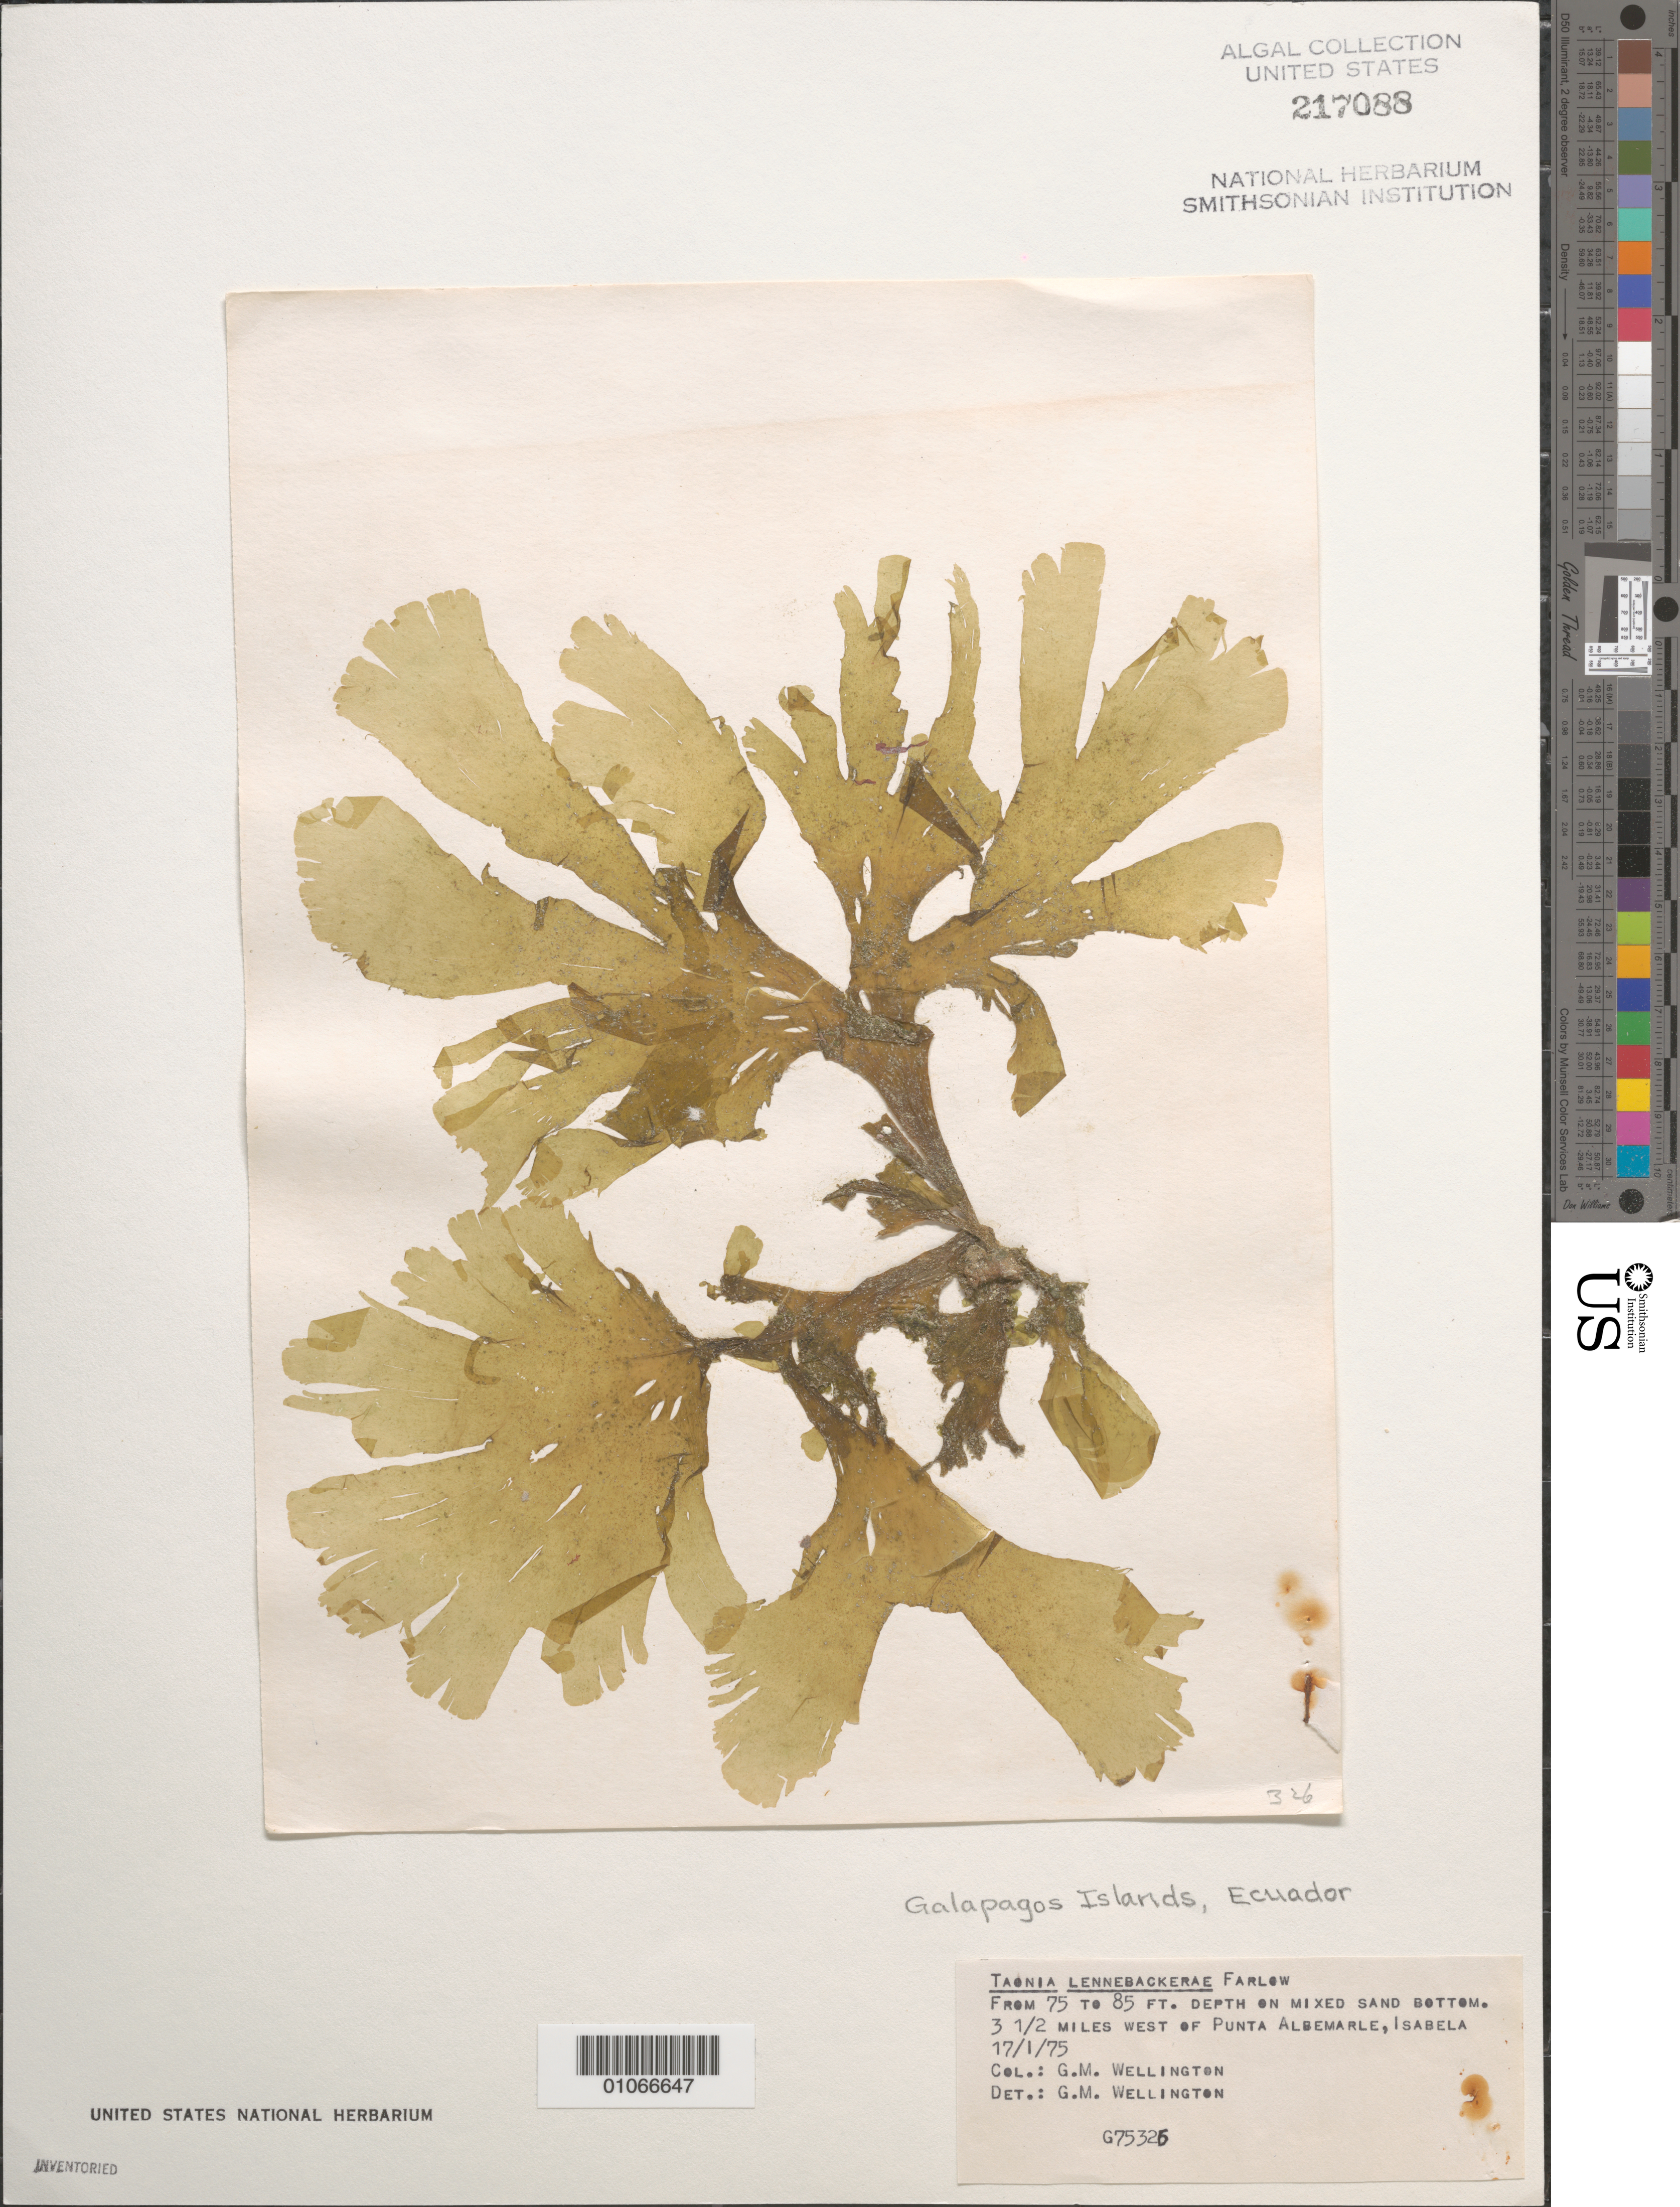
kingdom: Chromista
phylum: Ochrophyta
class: Phaeophyceae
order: Dictyotales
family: Dictyotaceae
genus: Taonia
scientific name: Taonia lennebackerae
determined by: Wellington, G. M.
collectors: G. Wellington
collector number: G75326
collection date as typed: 17 Jan 1975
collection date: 1975-01-17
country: Ecuador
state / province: Colón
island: Isabela [Albemarle]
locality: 3 1/2 miles west of Punta Albemarle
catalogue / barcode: US 217088